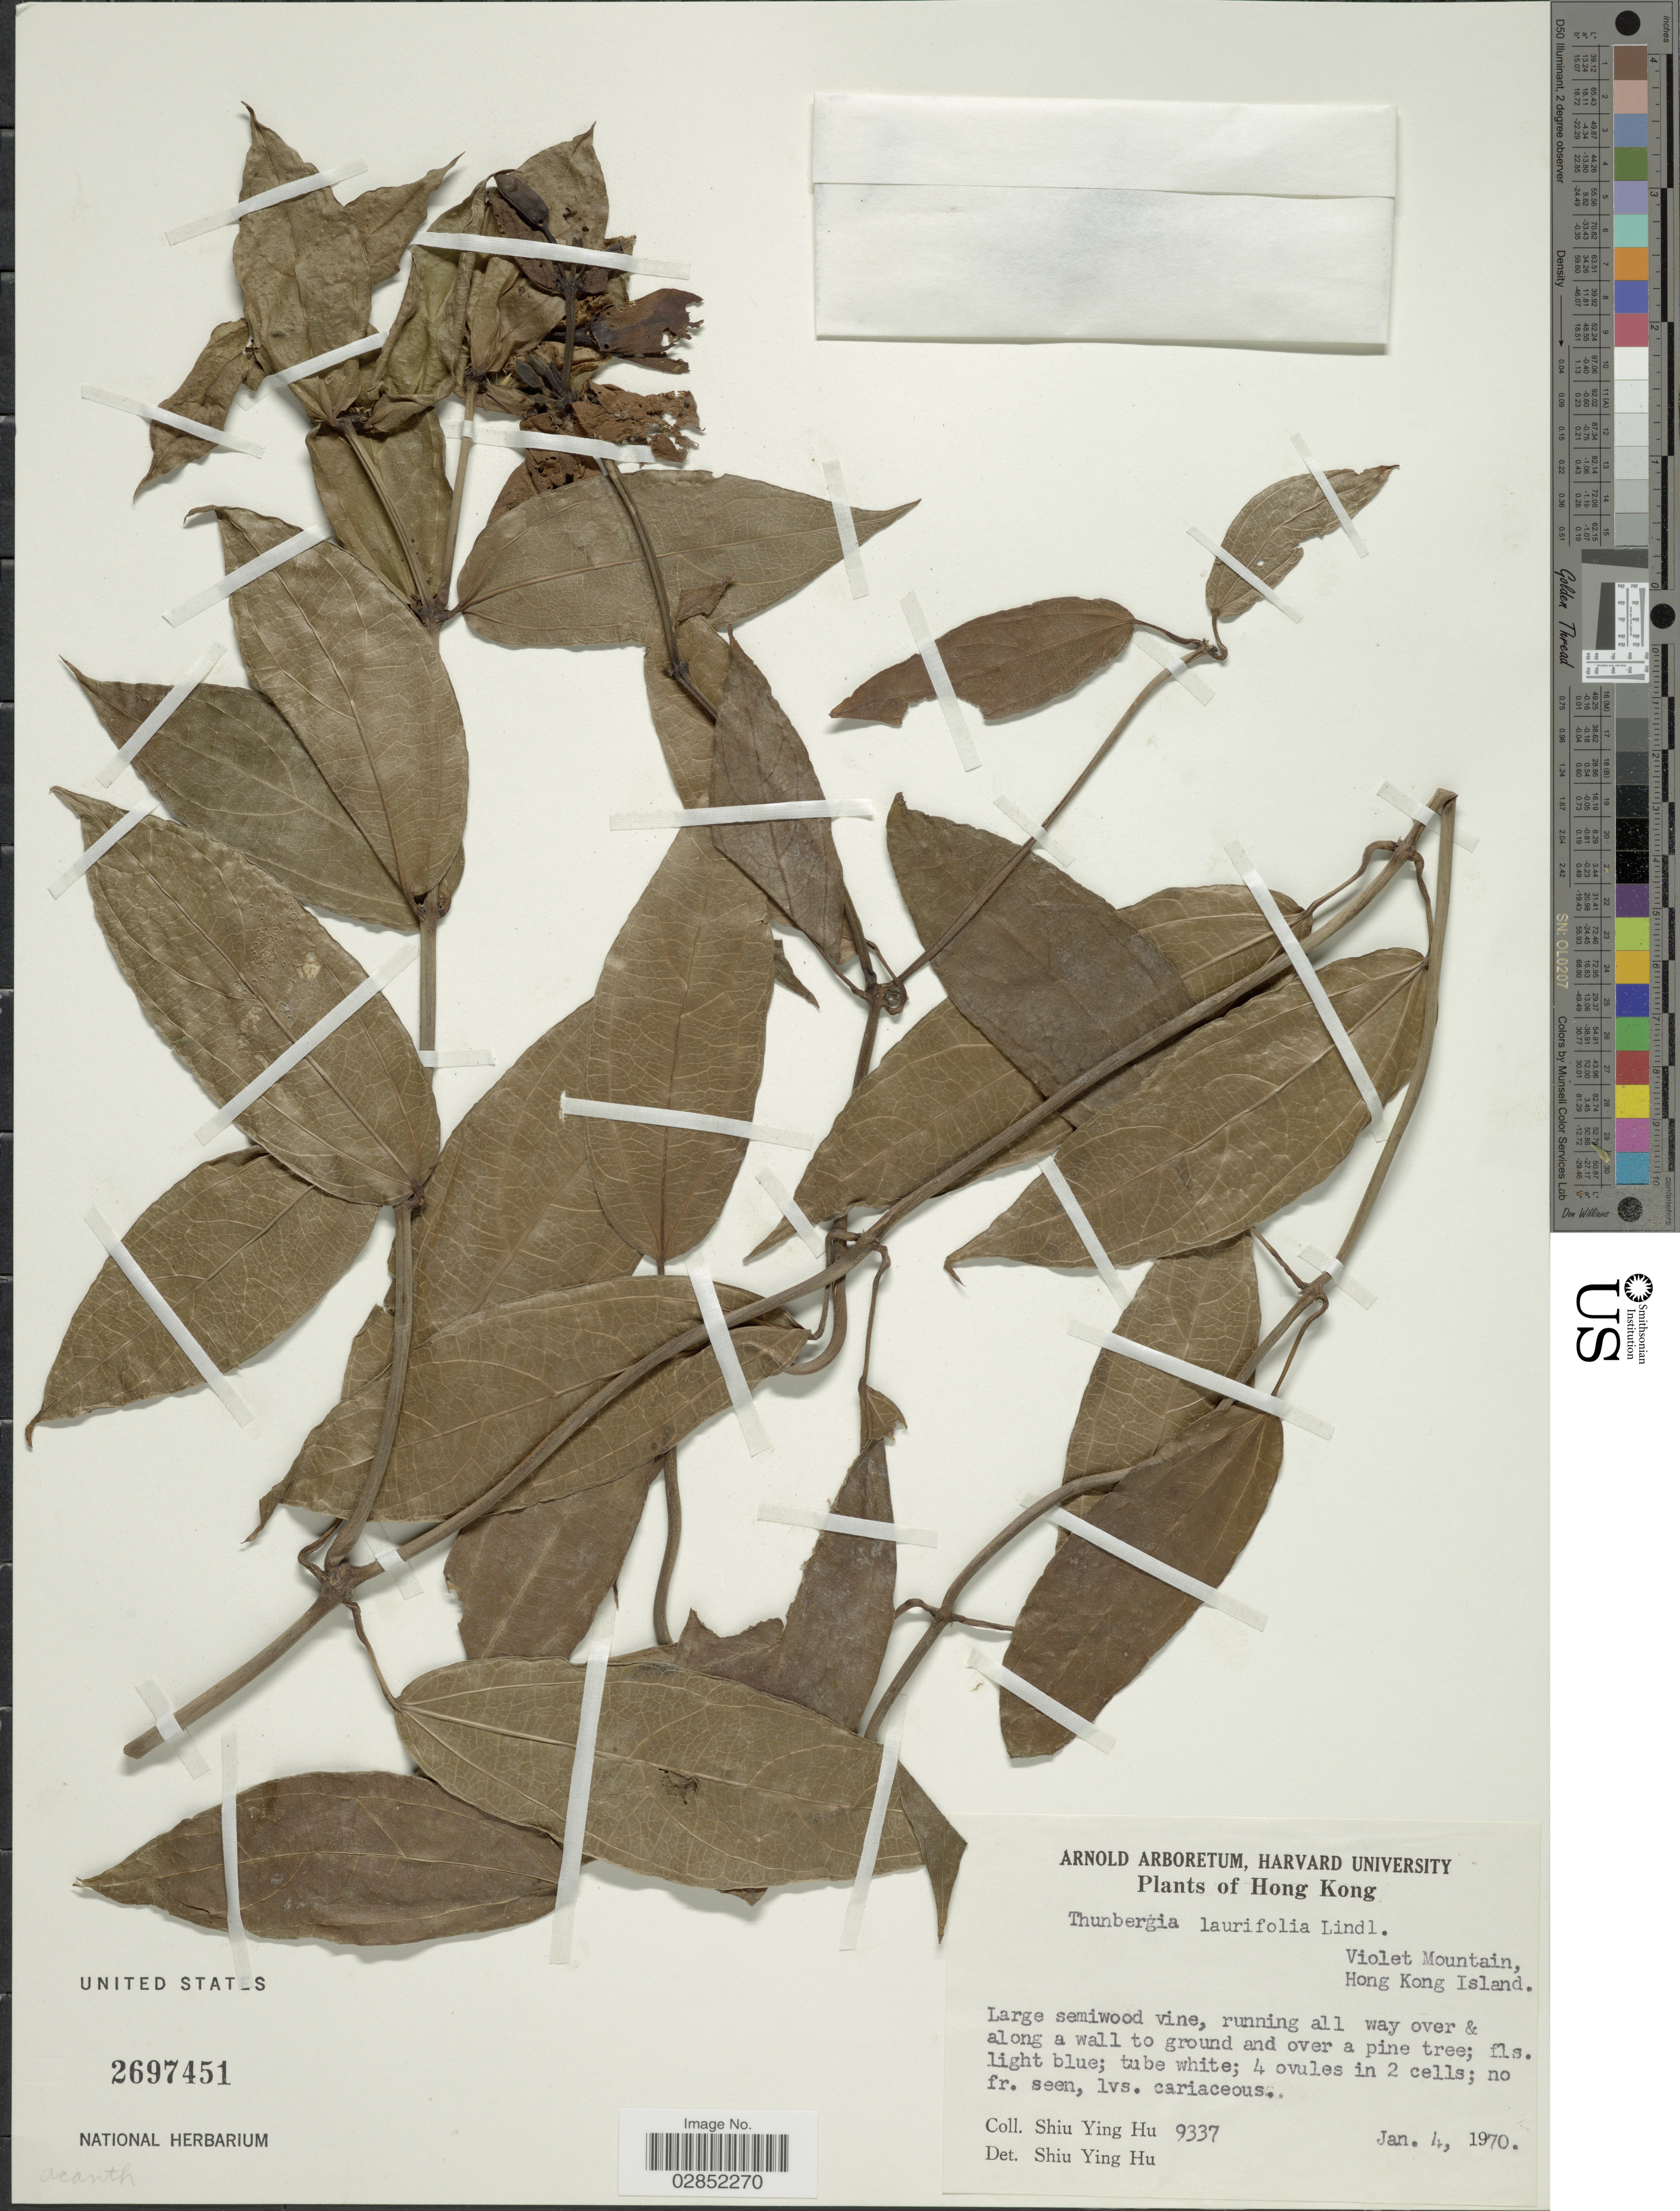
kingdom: Plantae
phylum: Tracheophyta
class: Magnoliopsida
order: Lamiales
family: Acanthaceae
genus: Thunbergia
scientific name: Thunbergia laurifolia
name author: Lindl.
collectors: S. Y. Hu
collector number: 9337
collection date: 1970-01-04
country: China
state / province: Hong Kong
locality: Violet Mountain, Hong Kong Island.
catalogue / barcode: US 2697451